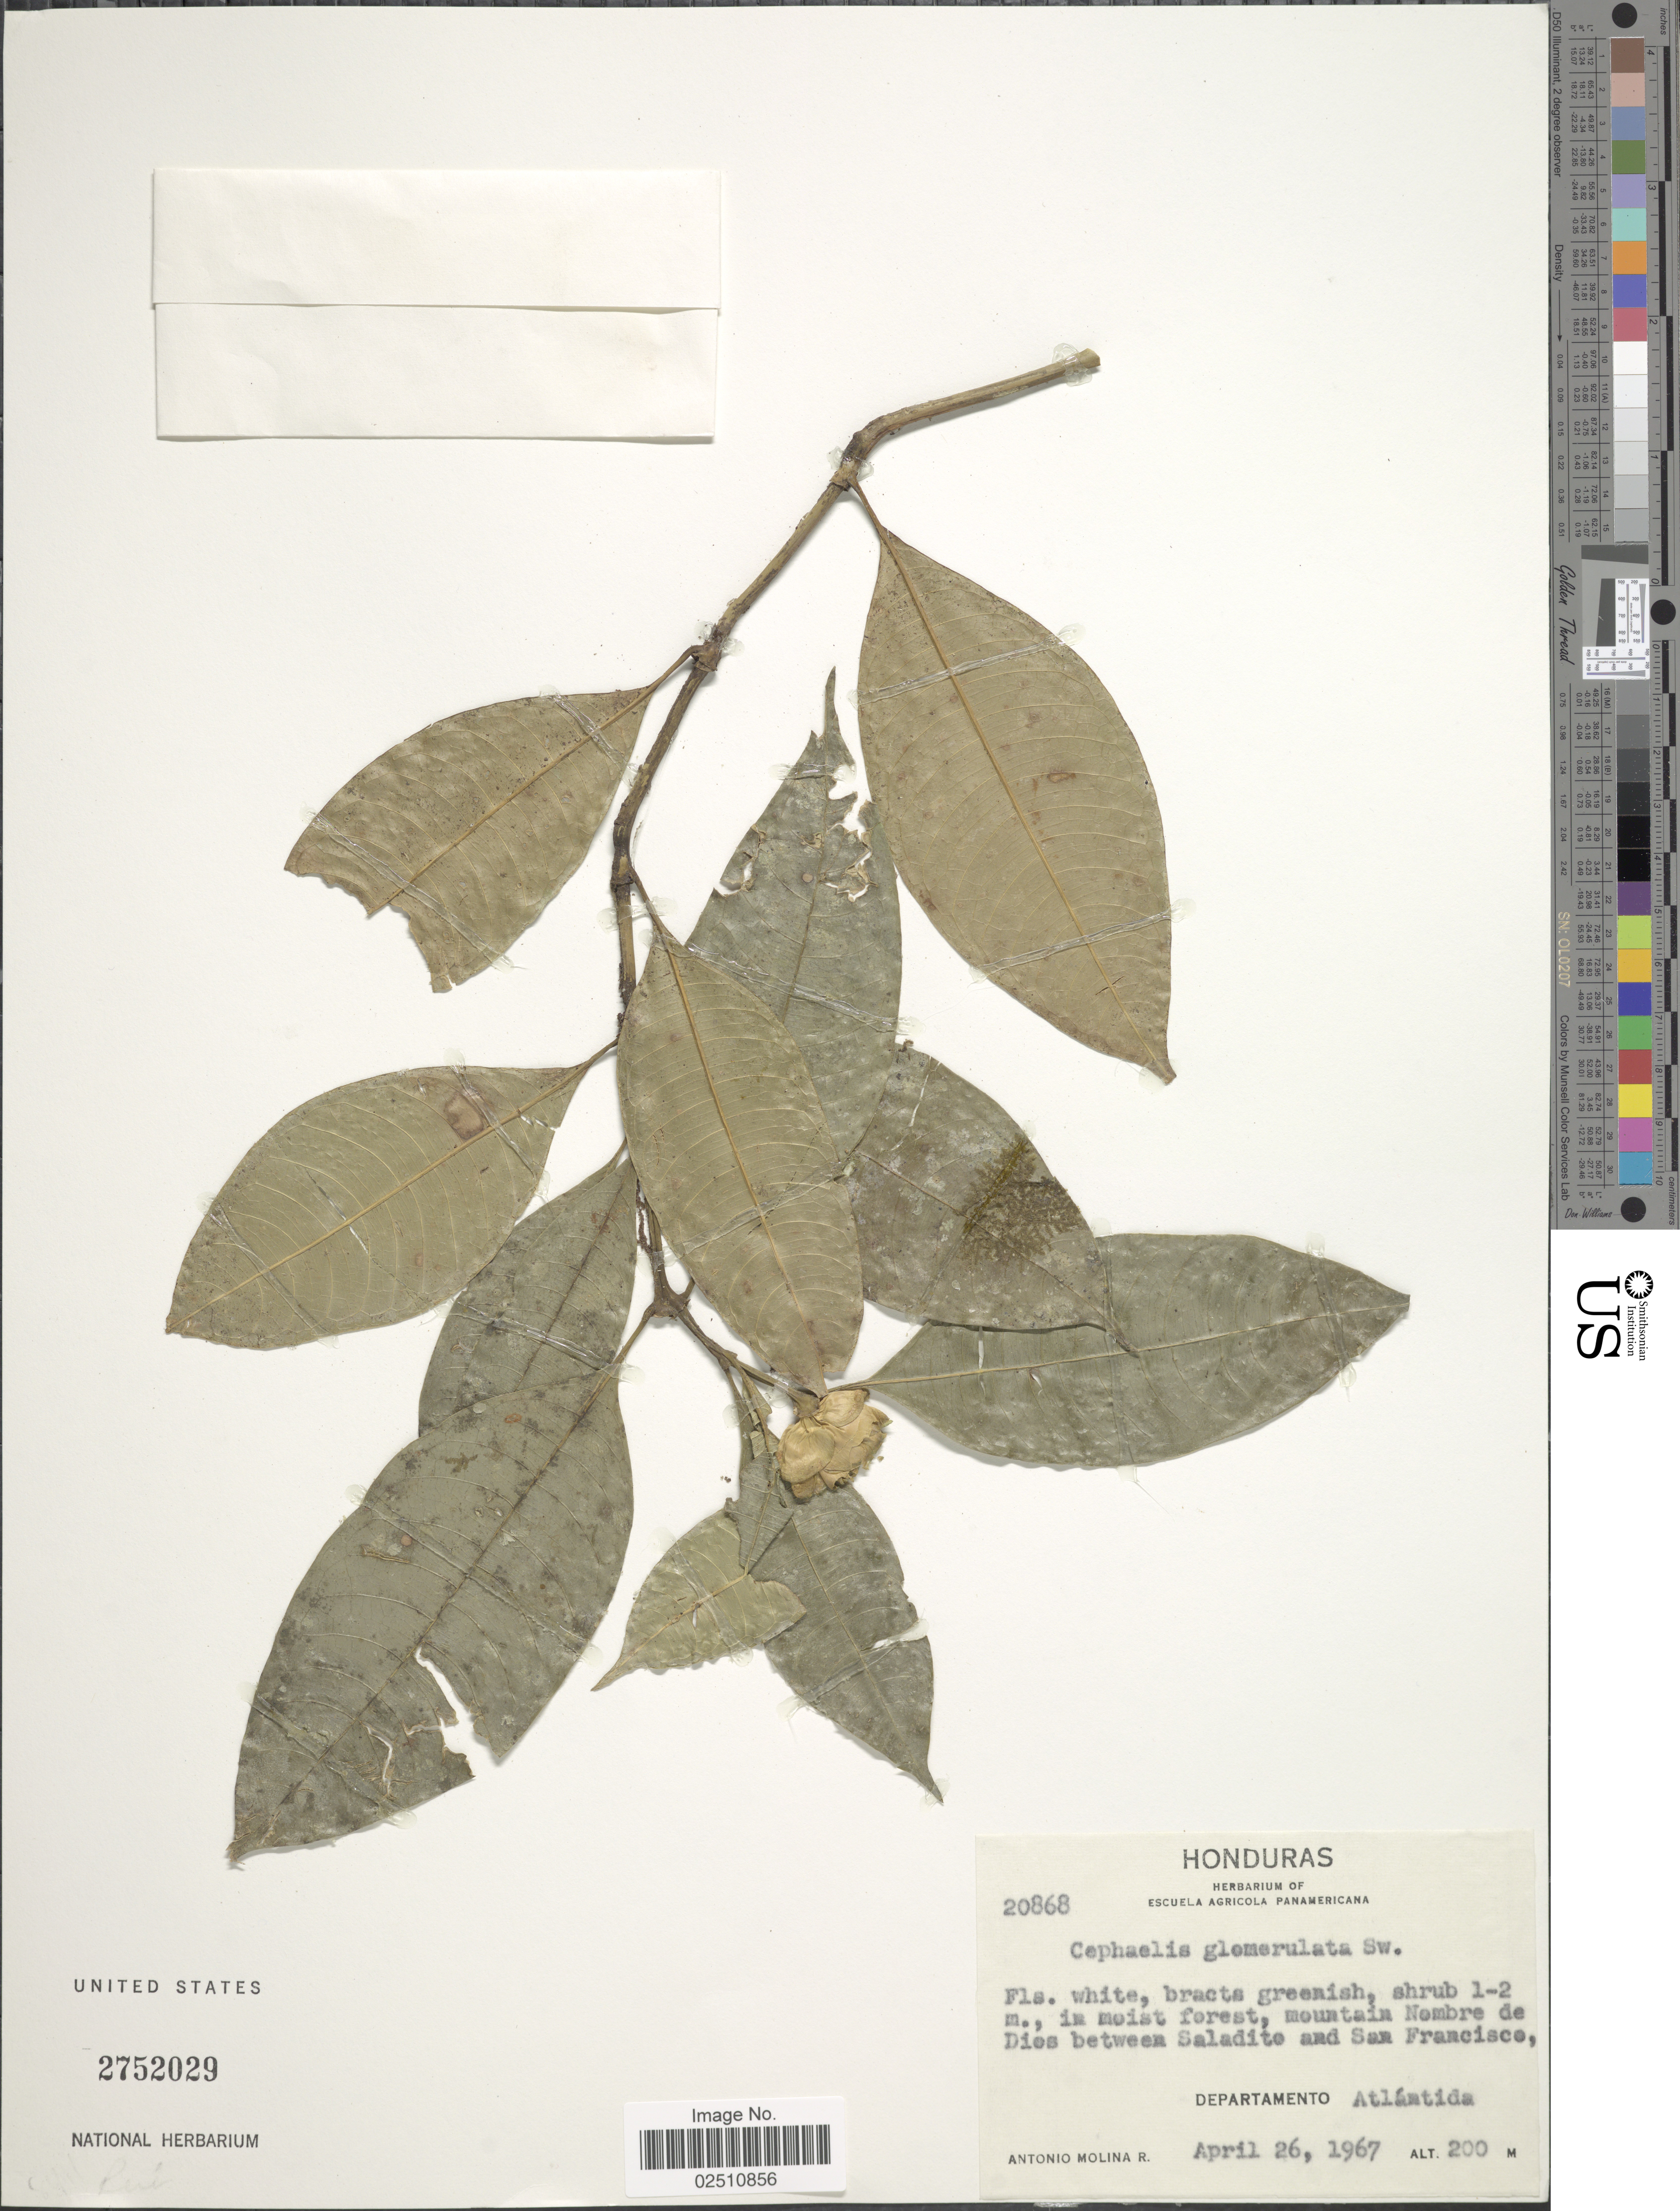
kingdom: Plantae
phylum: Tracheophyta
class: Magnoliopsida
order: Gentianales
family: Rubiaceae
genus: Psychotria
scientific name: Psychotria glomerulata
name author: (Donn. Sm.) Steyerm.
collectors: A. Molina R.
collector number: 20868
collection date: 1967-04-26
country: Honduras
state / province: Atlántida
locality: In moist forest, mountain Nombre de Dios between Saladite and San Francisco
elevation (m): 200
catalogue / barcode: US 2752029